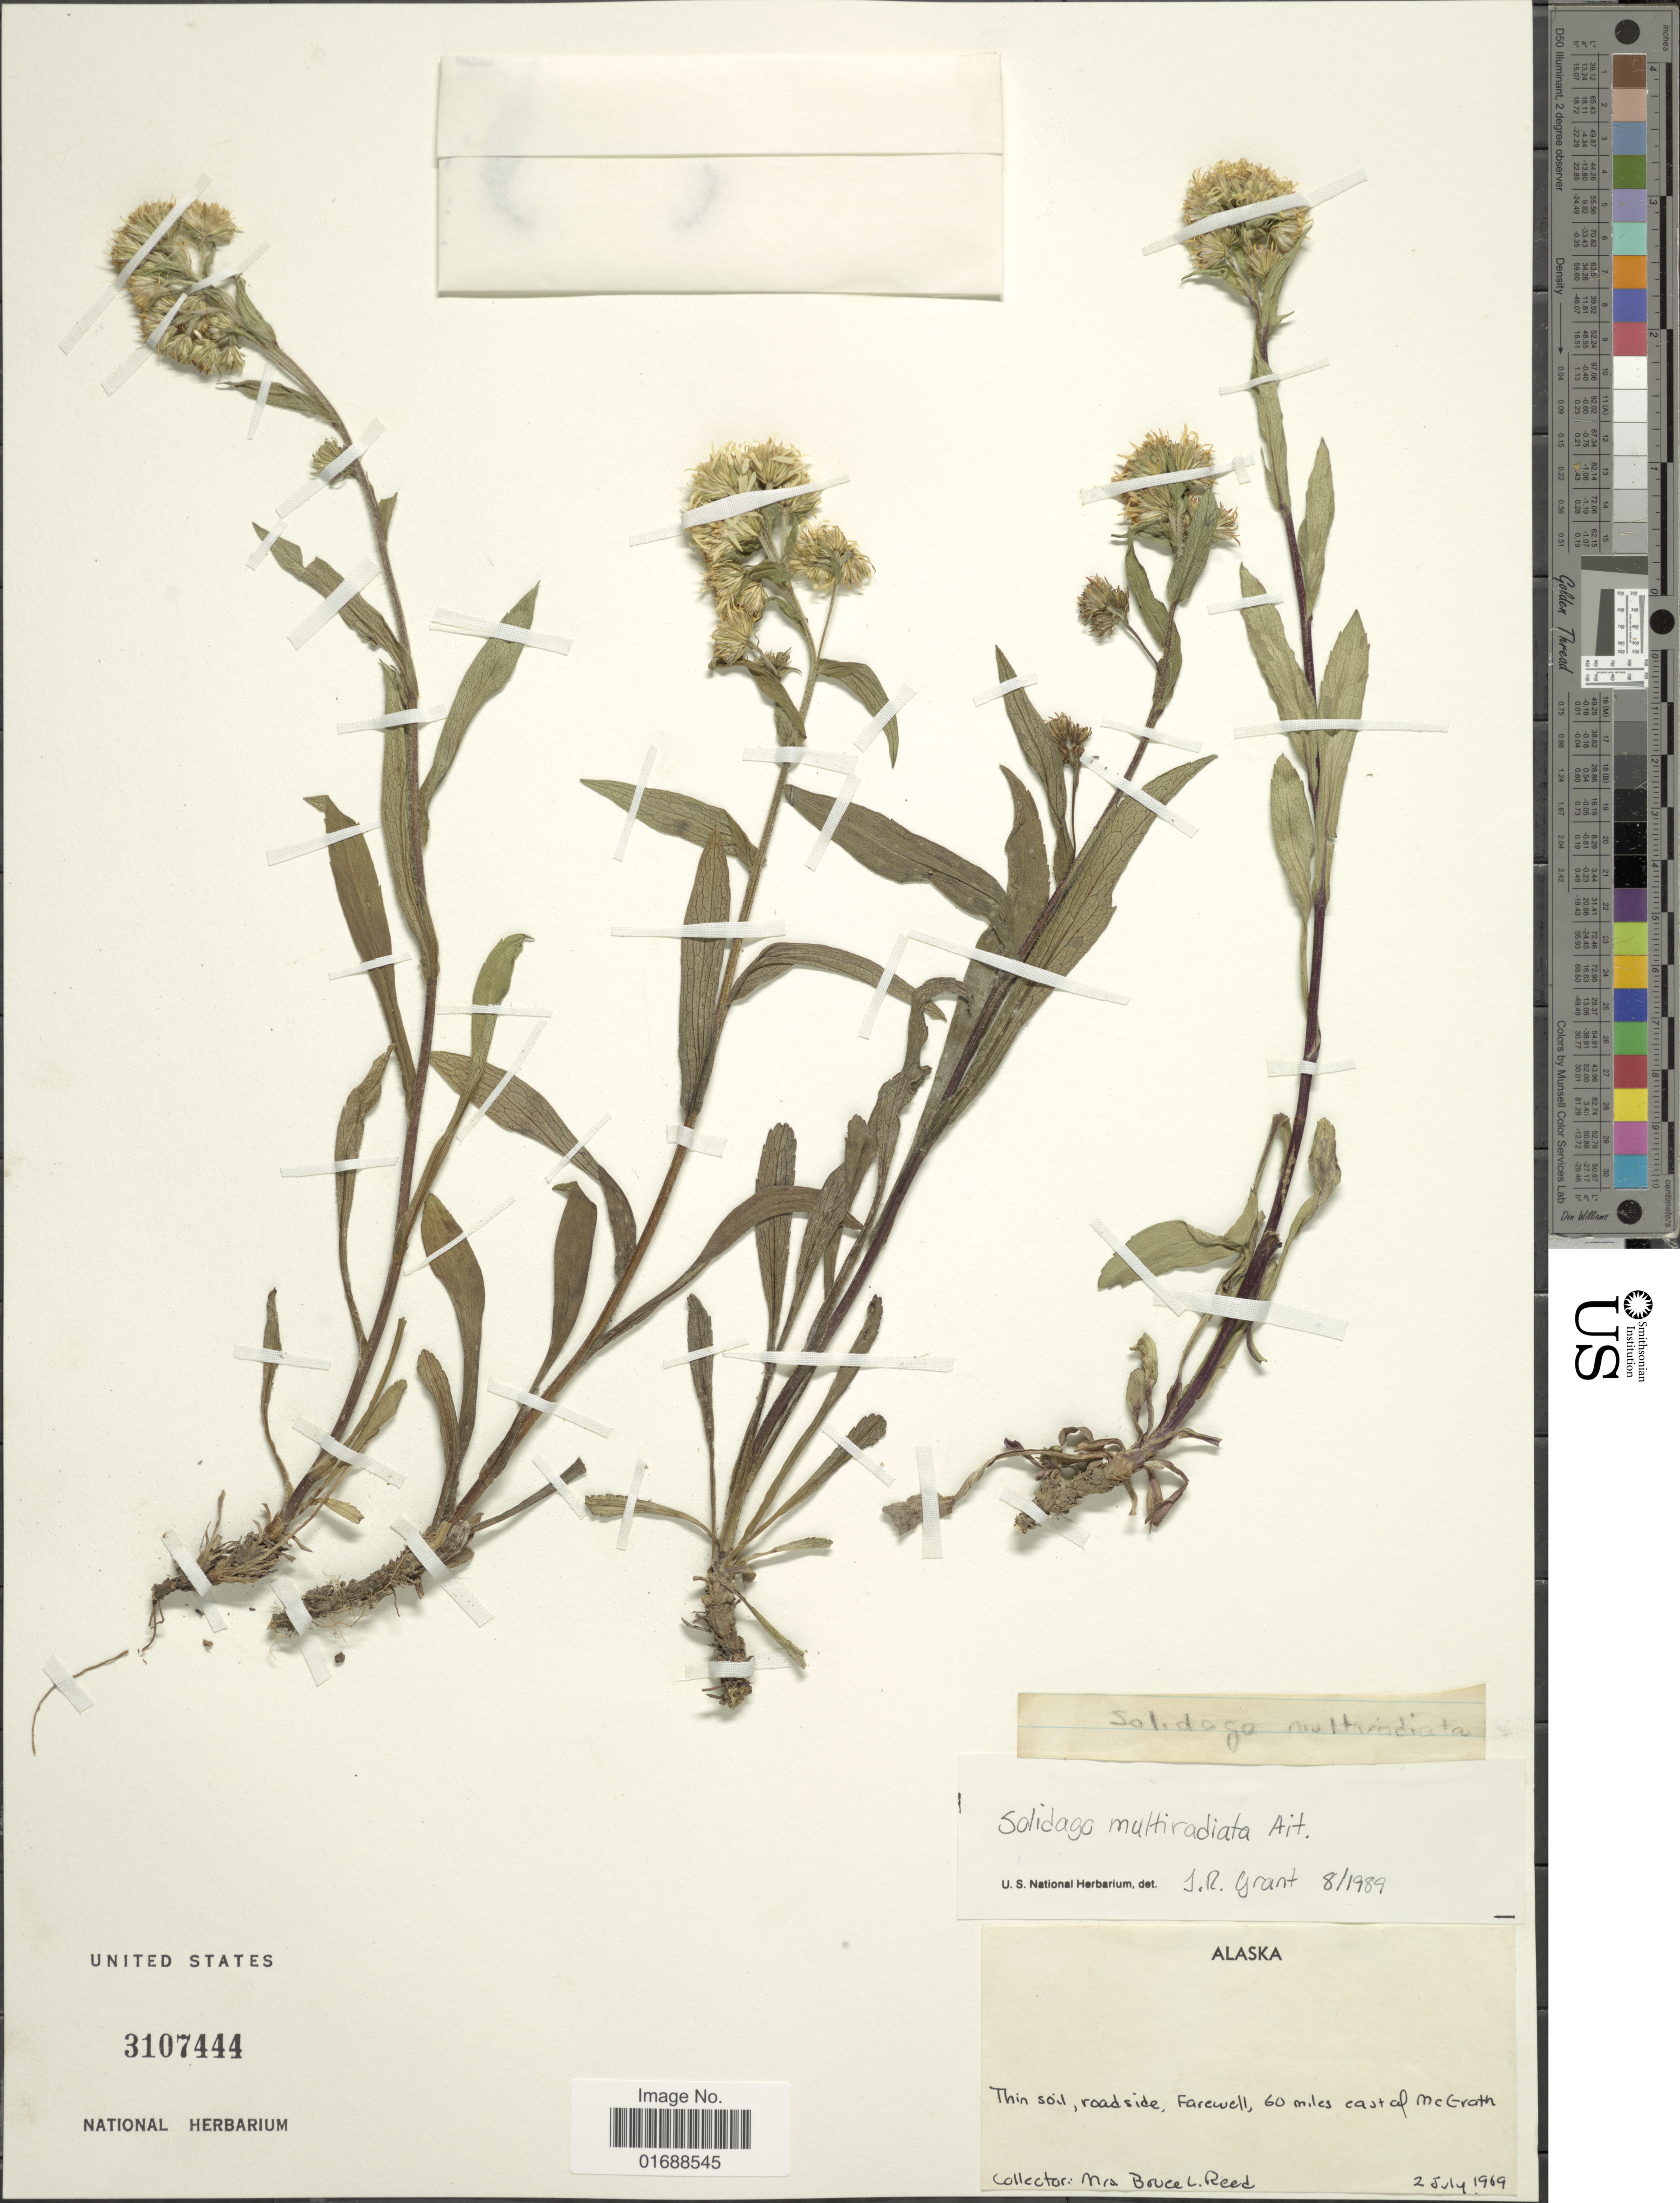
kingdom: Plantae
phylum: Tracheophyta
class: Magnoliopsida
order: Asterales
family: Asteraceae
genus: Solidago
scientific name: Solidago multiradiata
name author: Aiton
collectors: B. Reed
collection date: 1969-07-25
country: United States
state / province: Alaska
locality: Thin soil, road side, Farewell, 60 miles east of McGrath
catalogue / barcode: US 3107444